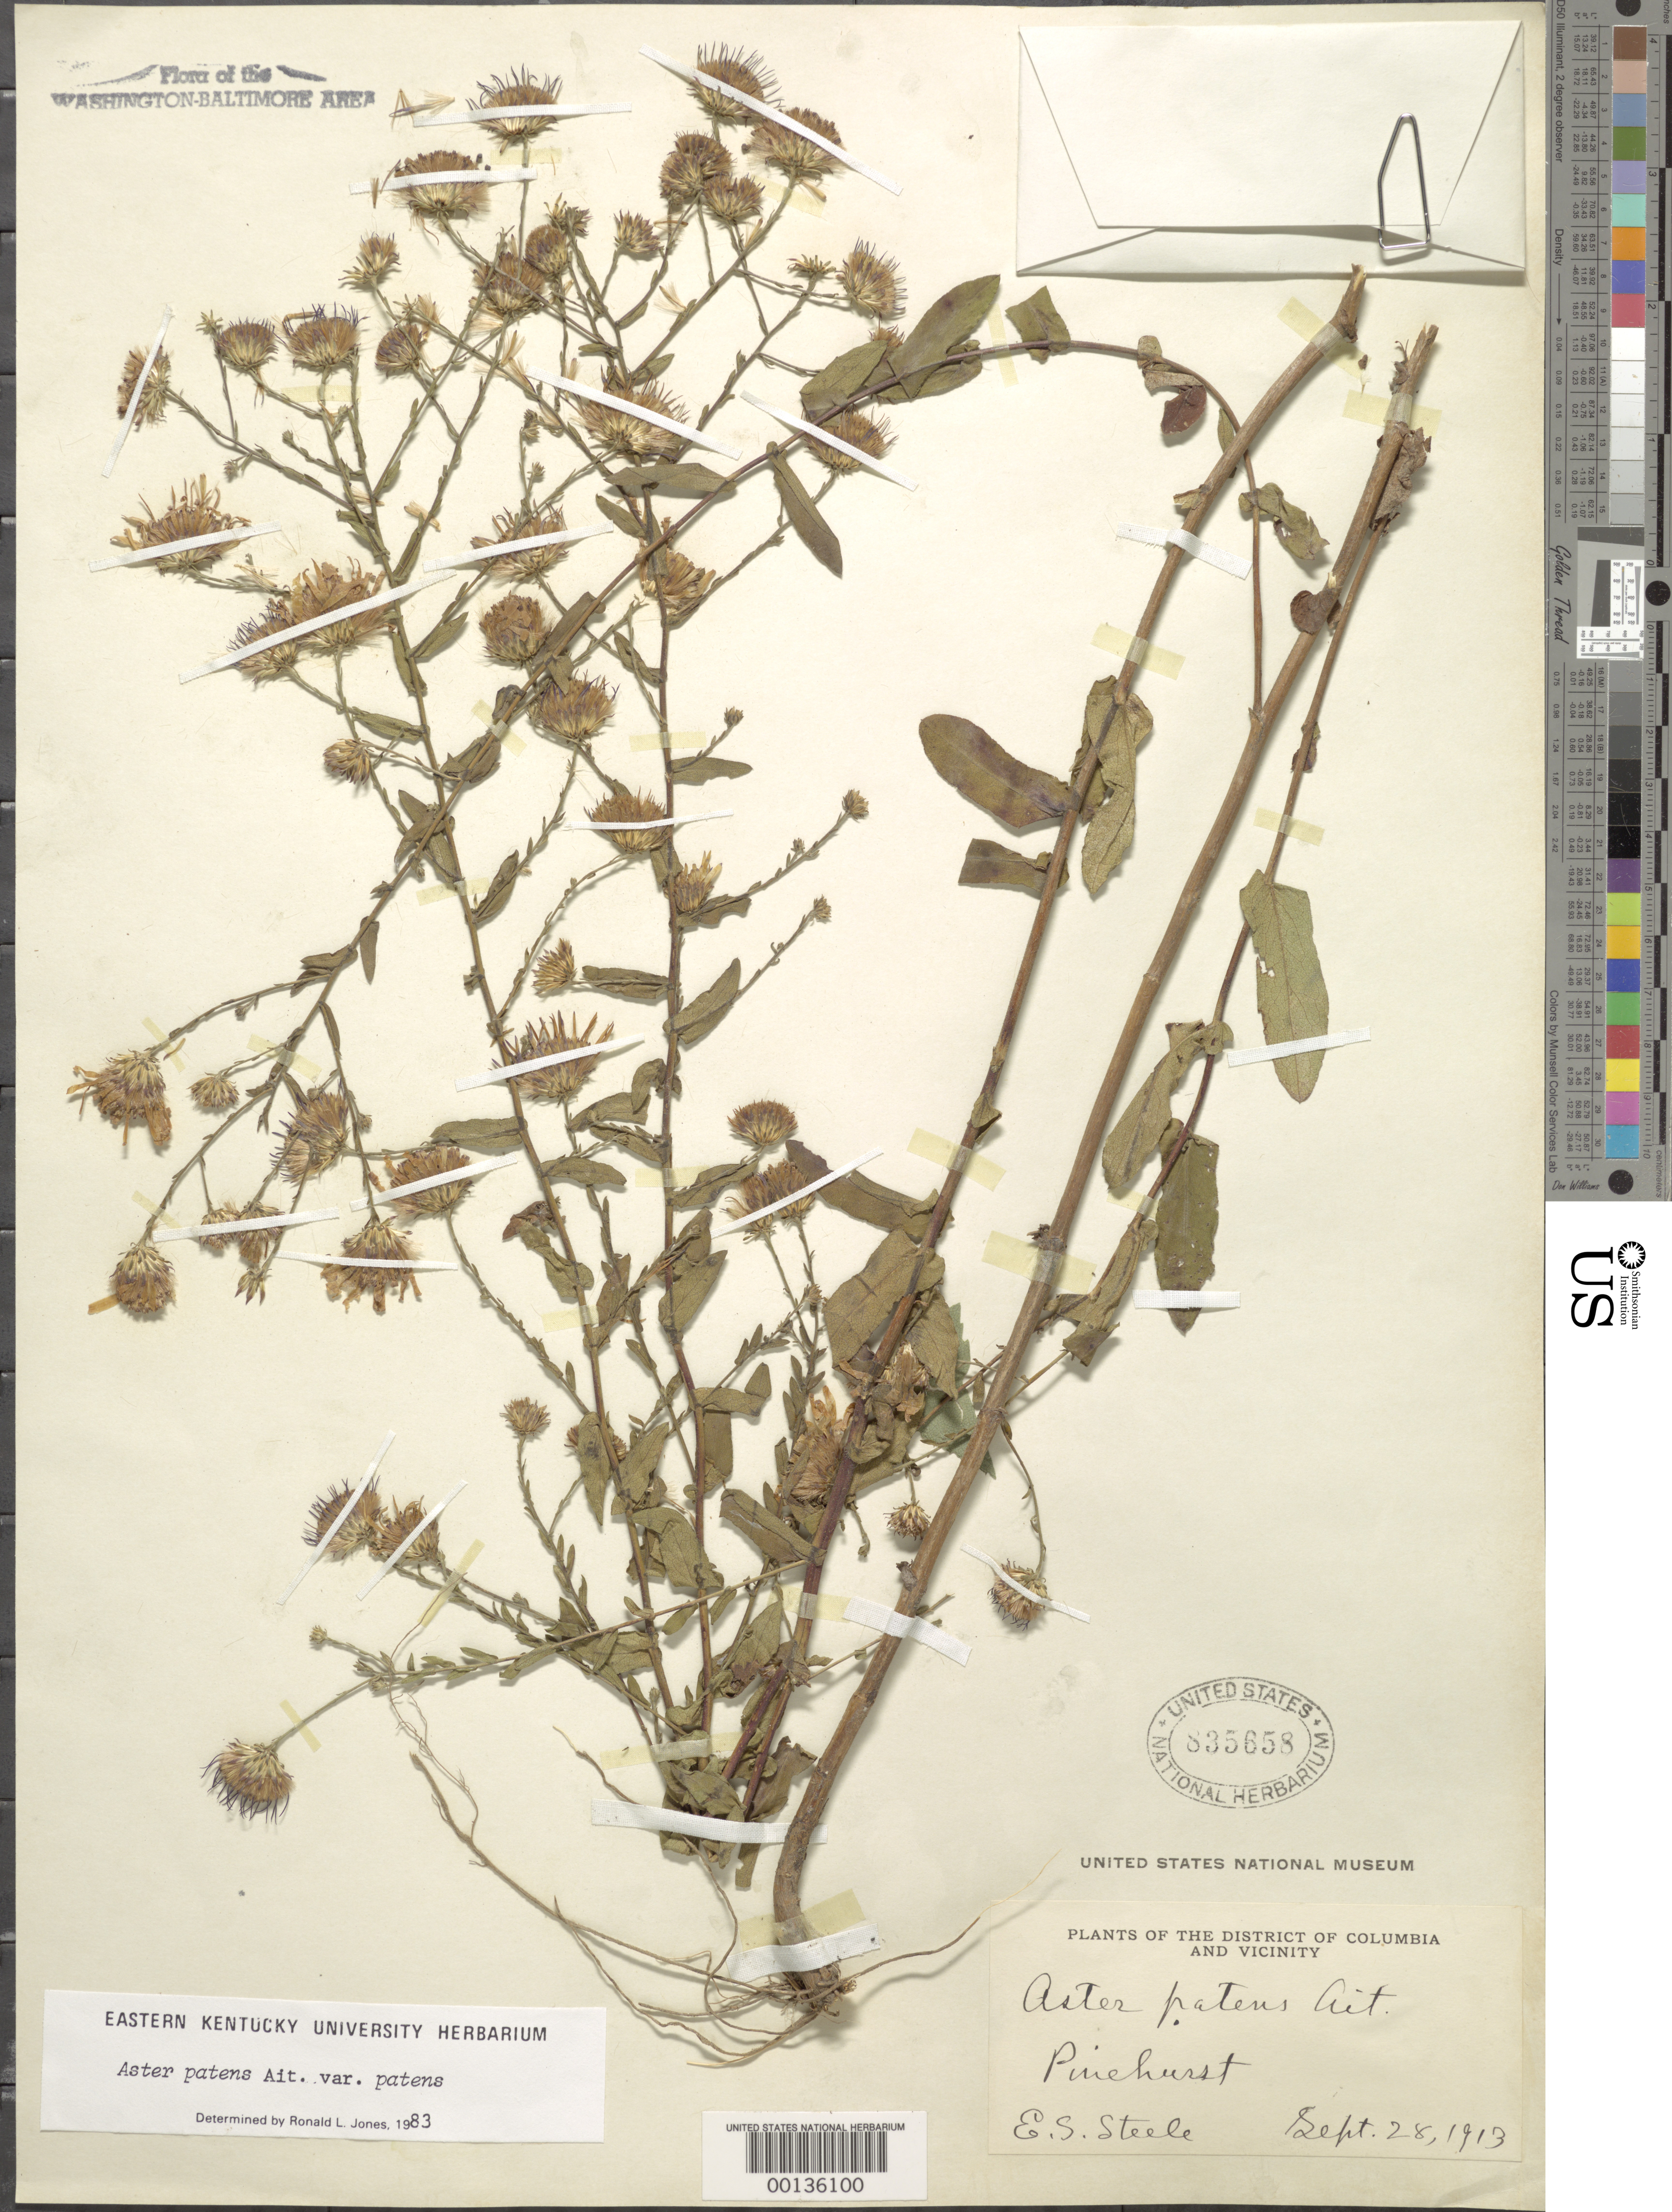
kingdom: Plantae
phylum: Tracheophyta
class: Magnoliopsida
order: Asterales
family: Asteraceae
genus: Symphyotrichum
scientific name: Symphyotrichum patens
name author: (Aiton) G.L. Nesom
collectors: E. Steele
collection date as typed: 28 Sep 1913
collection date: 1913-09-28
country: United States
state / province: District of Columbia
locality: Pinehurst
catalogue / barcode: US 835658